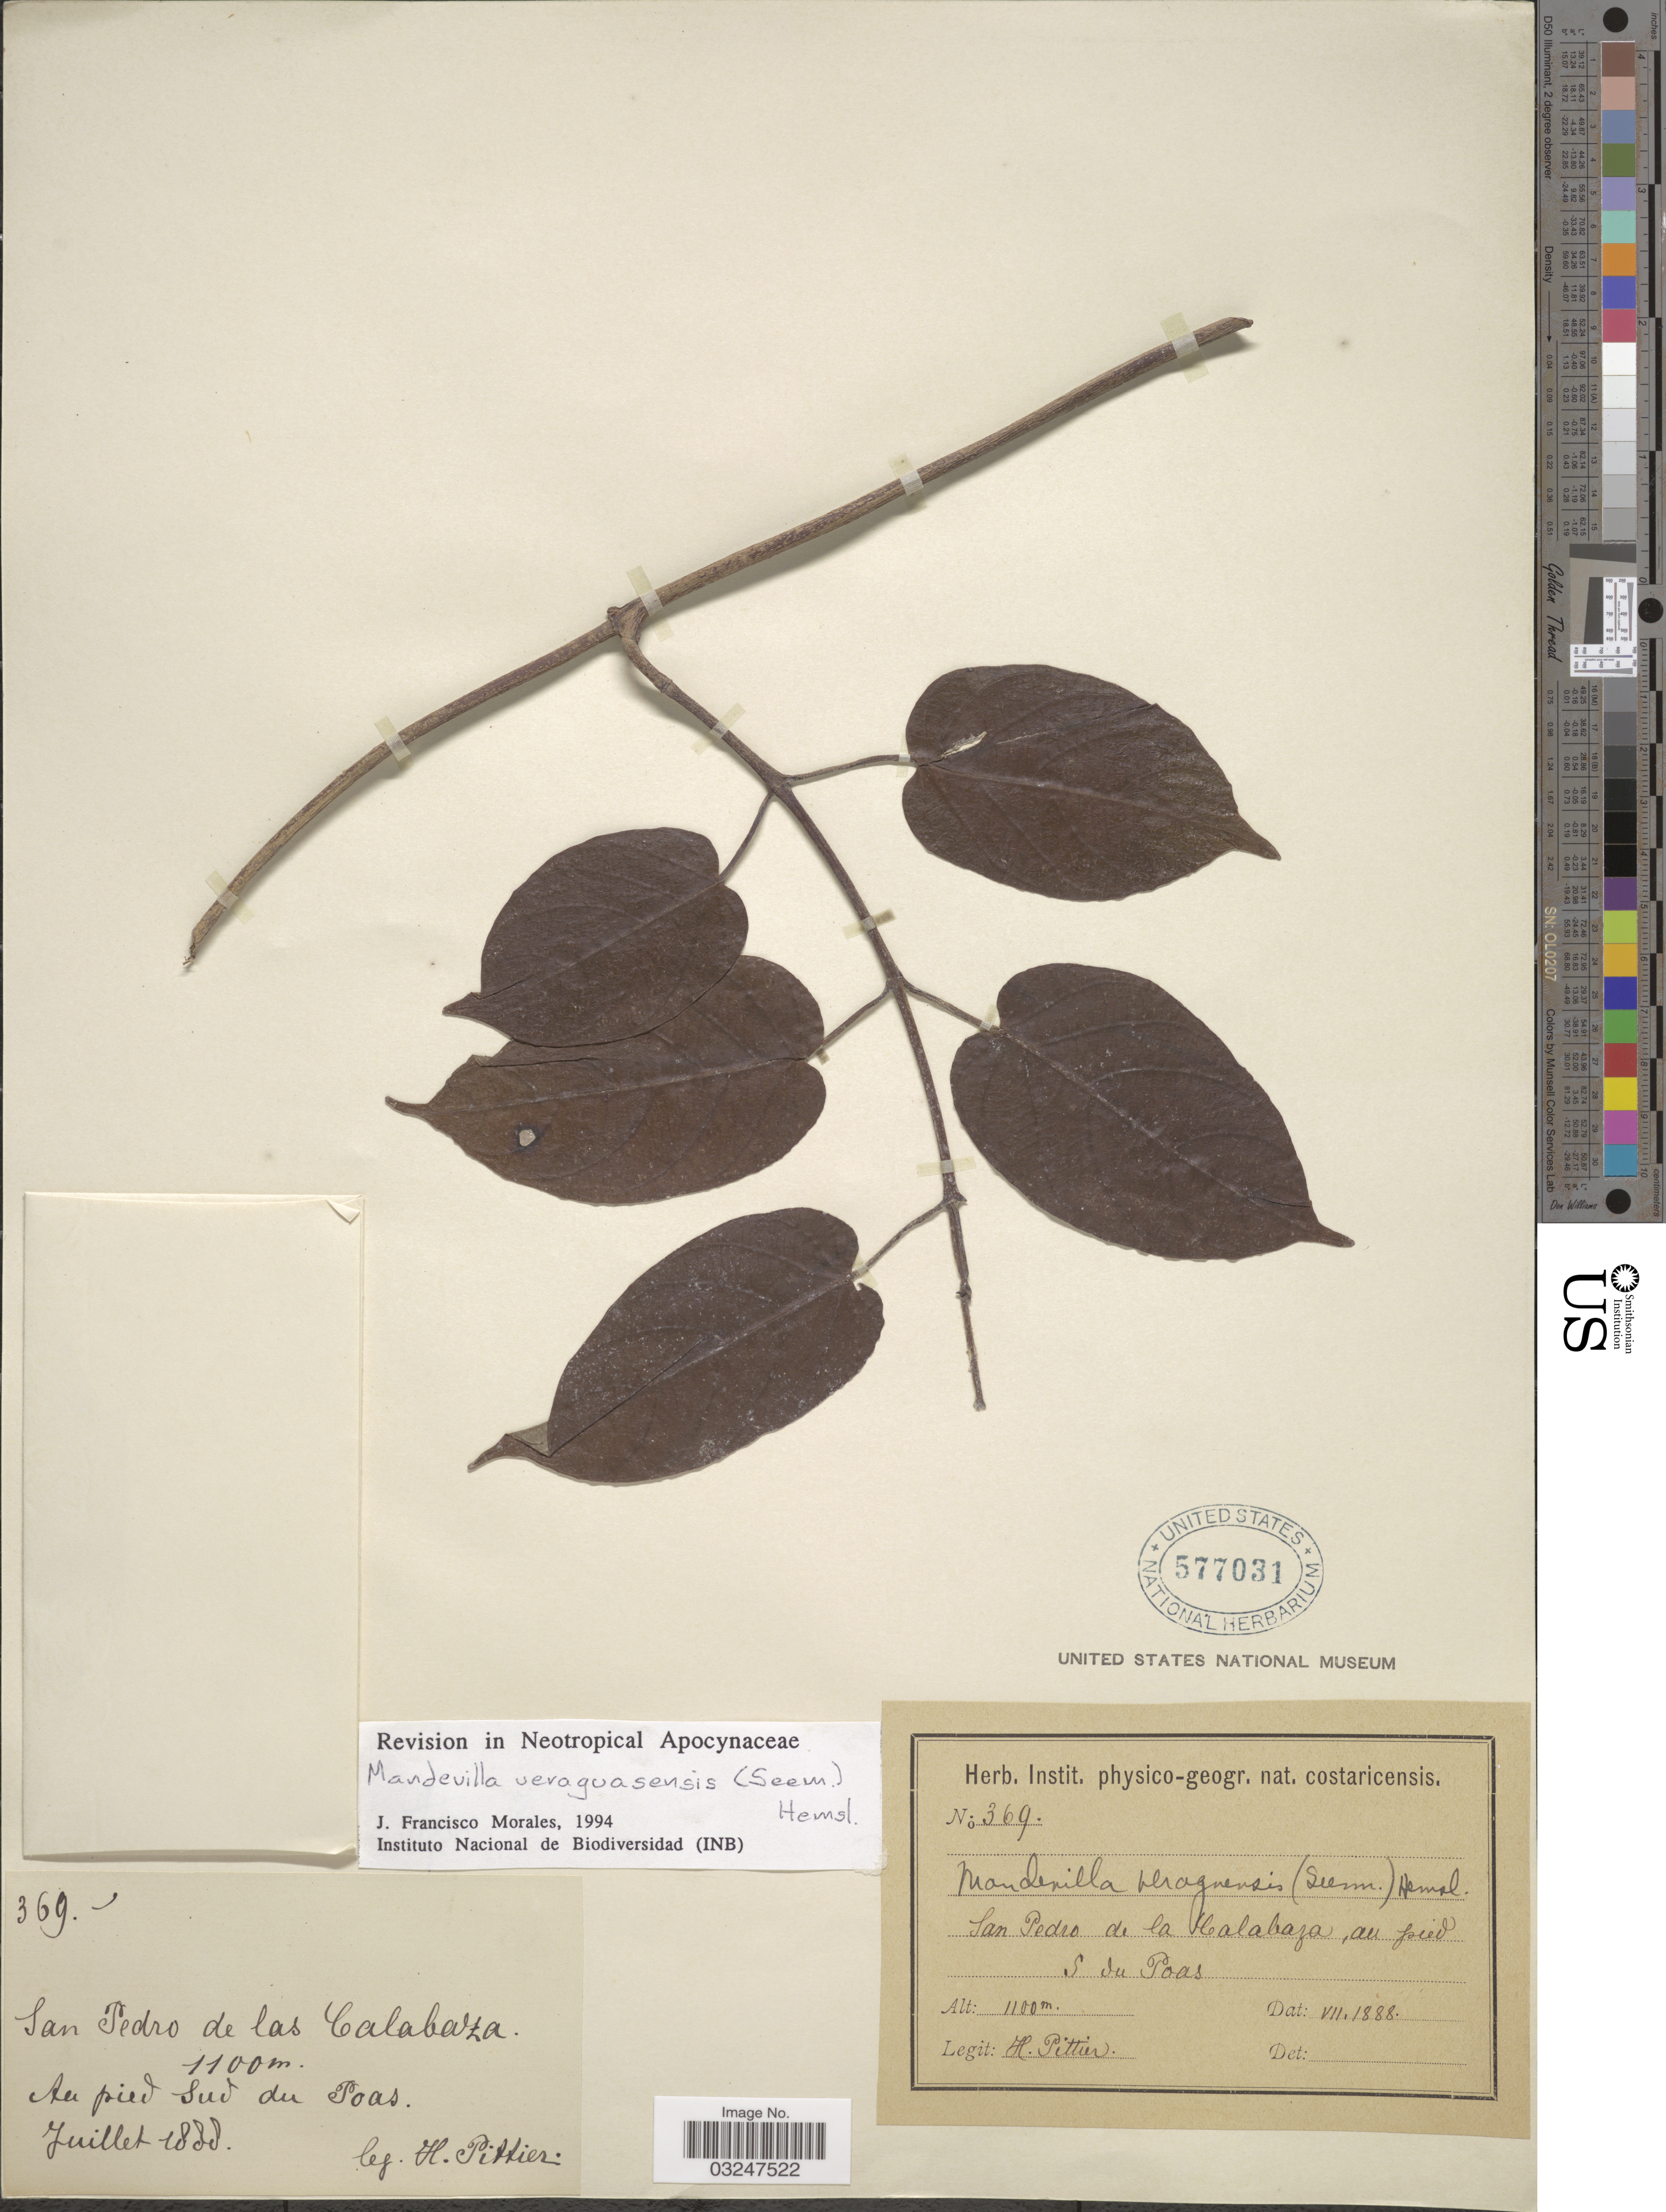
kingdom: Plantae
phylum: Tracheophyta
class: Magnoliopsida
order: Gentianales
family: Apocynaceae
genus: Mandevilla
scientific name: Mandevilla veraguensis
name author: Hemsl.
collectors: H. F. Pittier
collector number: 369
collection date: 1888-07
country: Costa Rica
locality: San Pedro de las Calabaza, Au pied Sud du Poas.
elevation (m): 1100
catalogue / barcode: US 577031